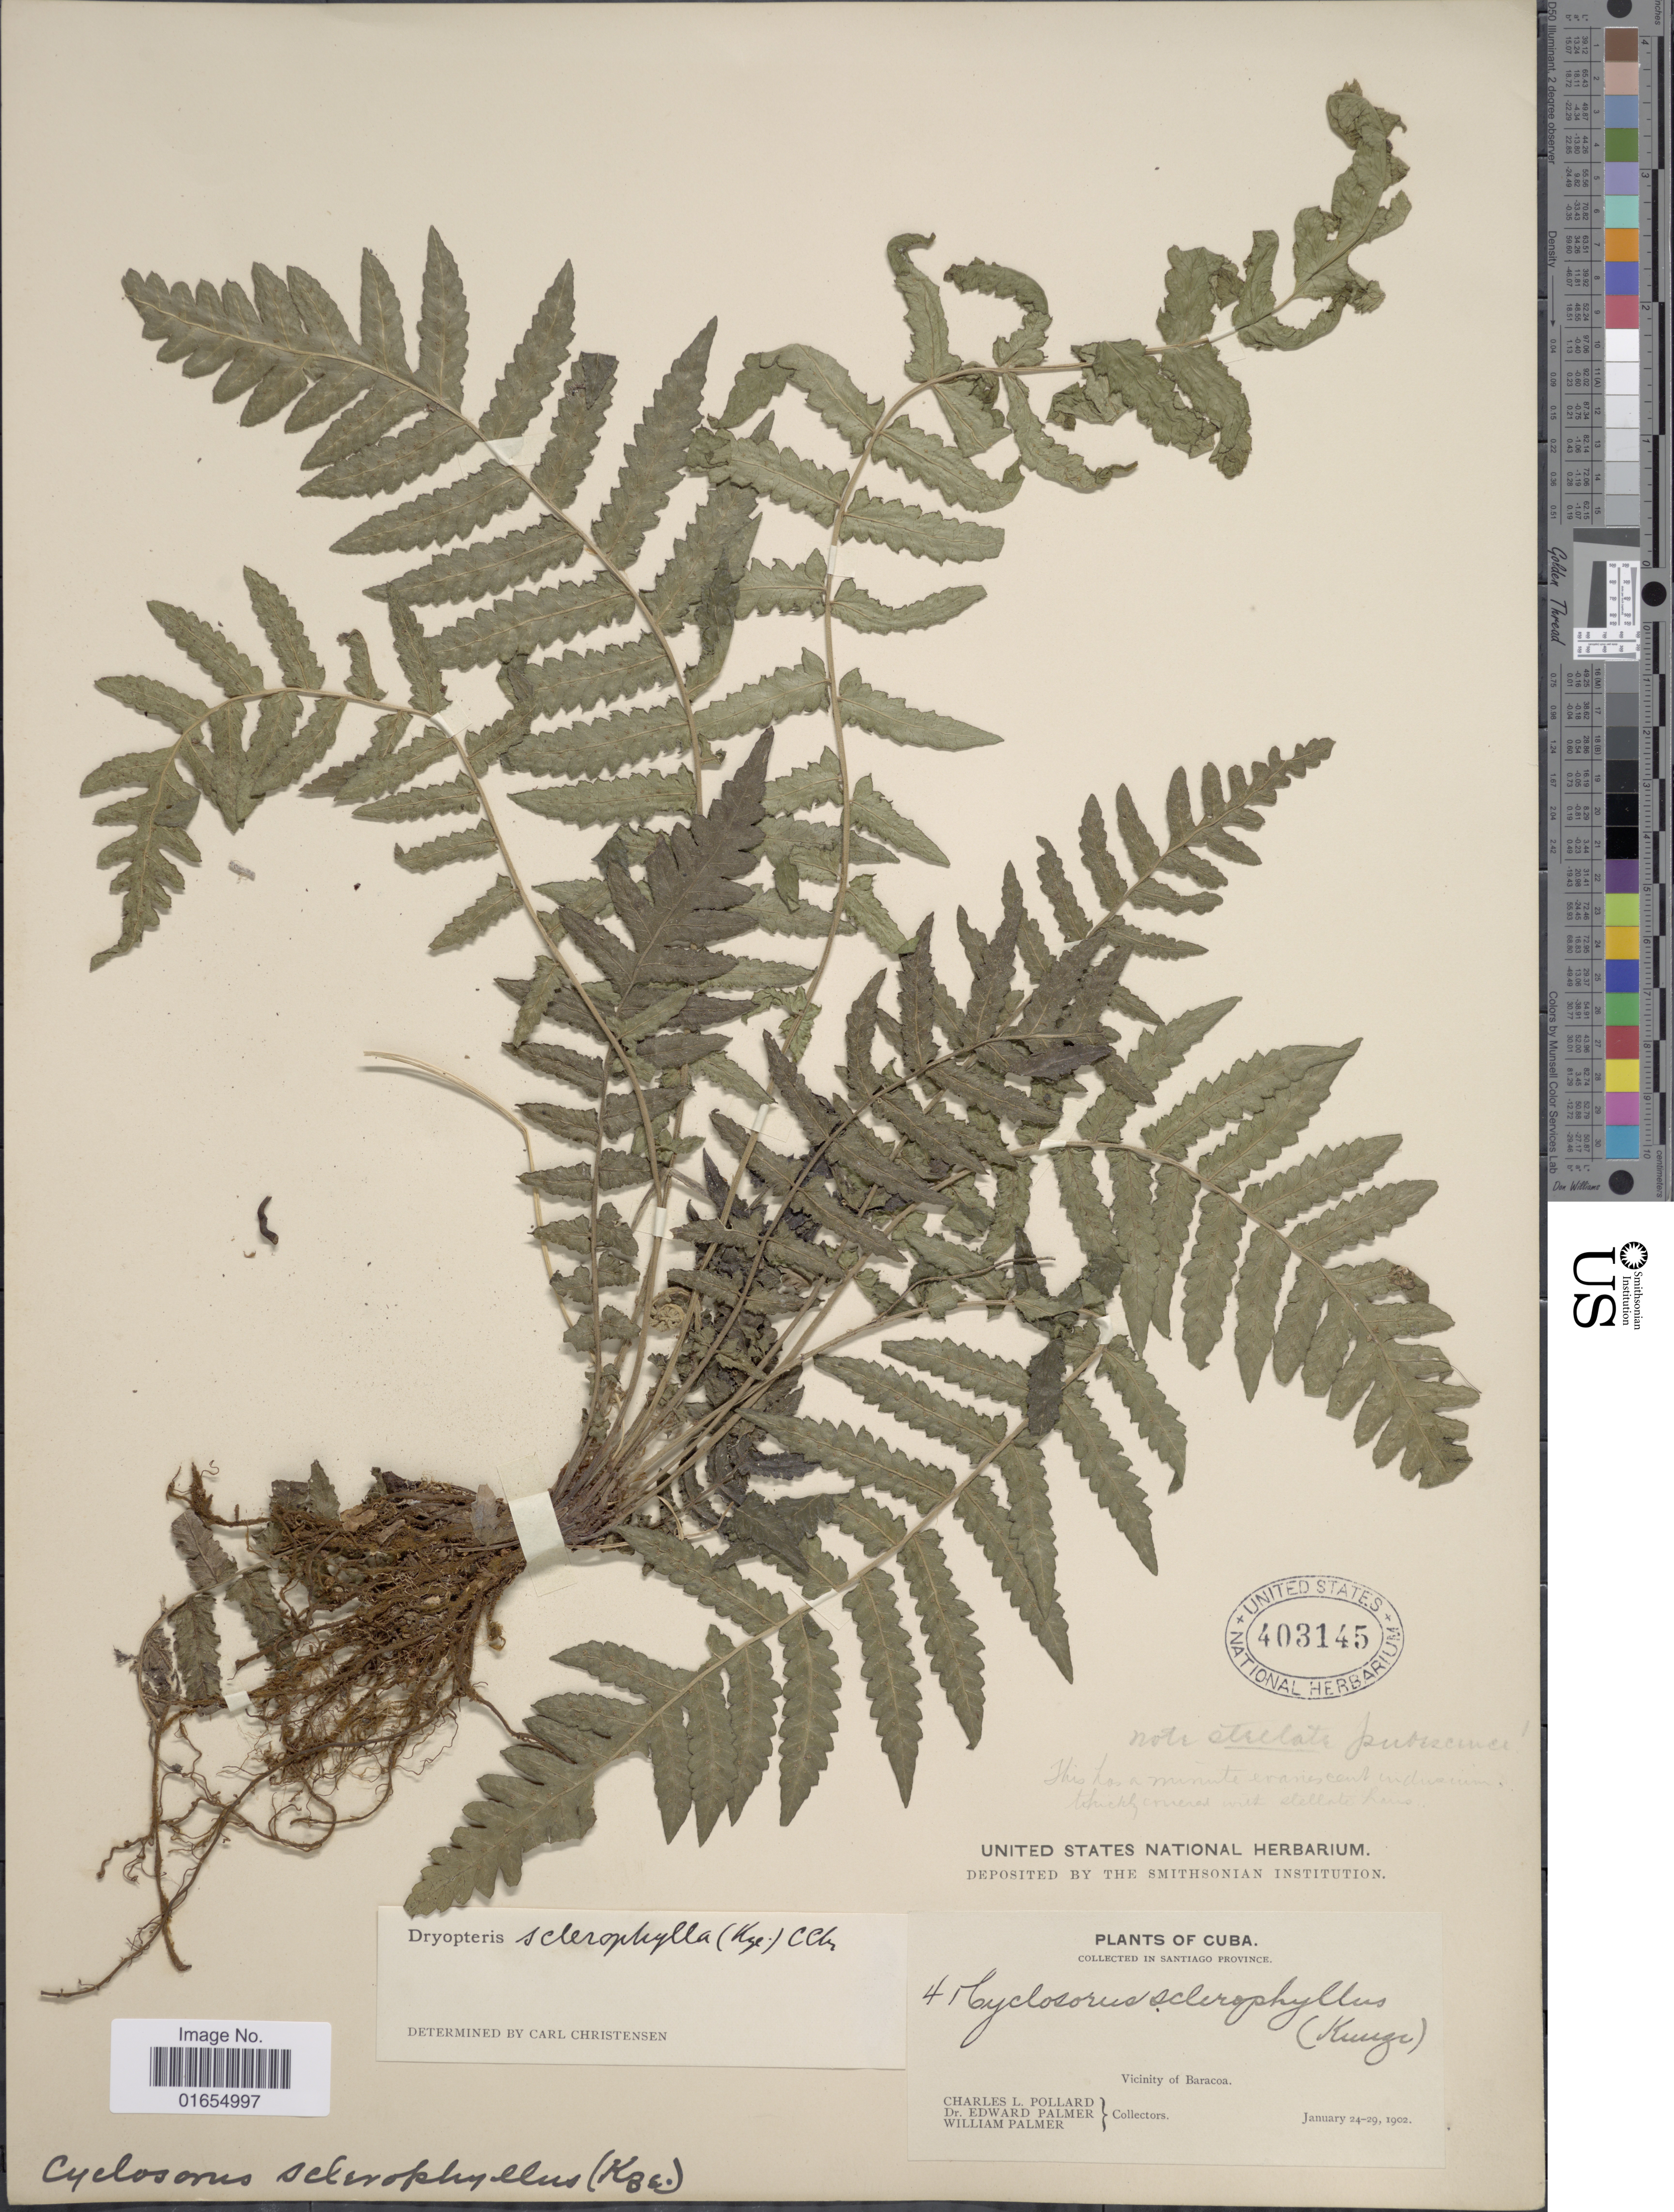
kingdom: Plantae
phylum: Tracheophyta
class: Polypodiopsida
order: Polypodiales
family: Thelypteridaceae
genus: Goniopteris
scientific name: Goniopteris sclerophylla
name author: (Poepp.) C.V. Morton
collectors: C. L. Pollard, E. Palmer & W. Palmer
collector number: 41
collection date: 1902-01-24/1902-01-29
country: Cuba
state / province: Santiago de Cuba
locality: Vicinity of Baracoa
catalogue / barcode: US 403145